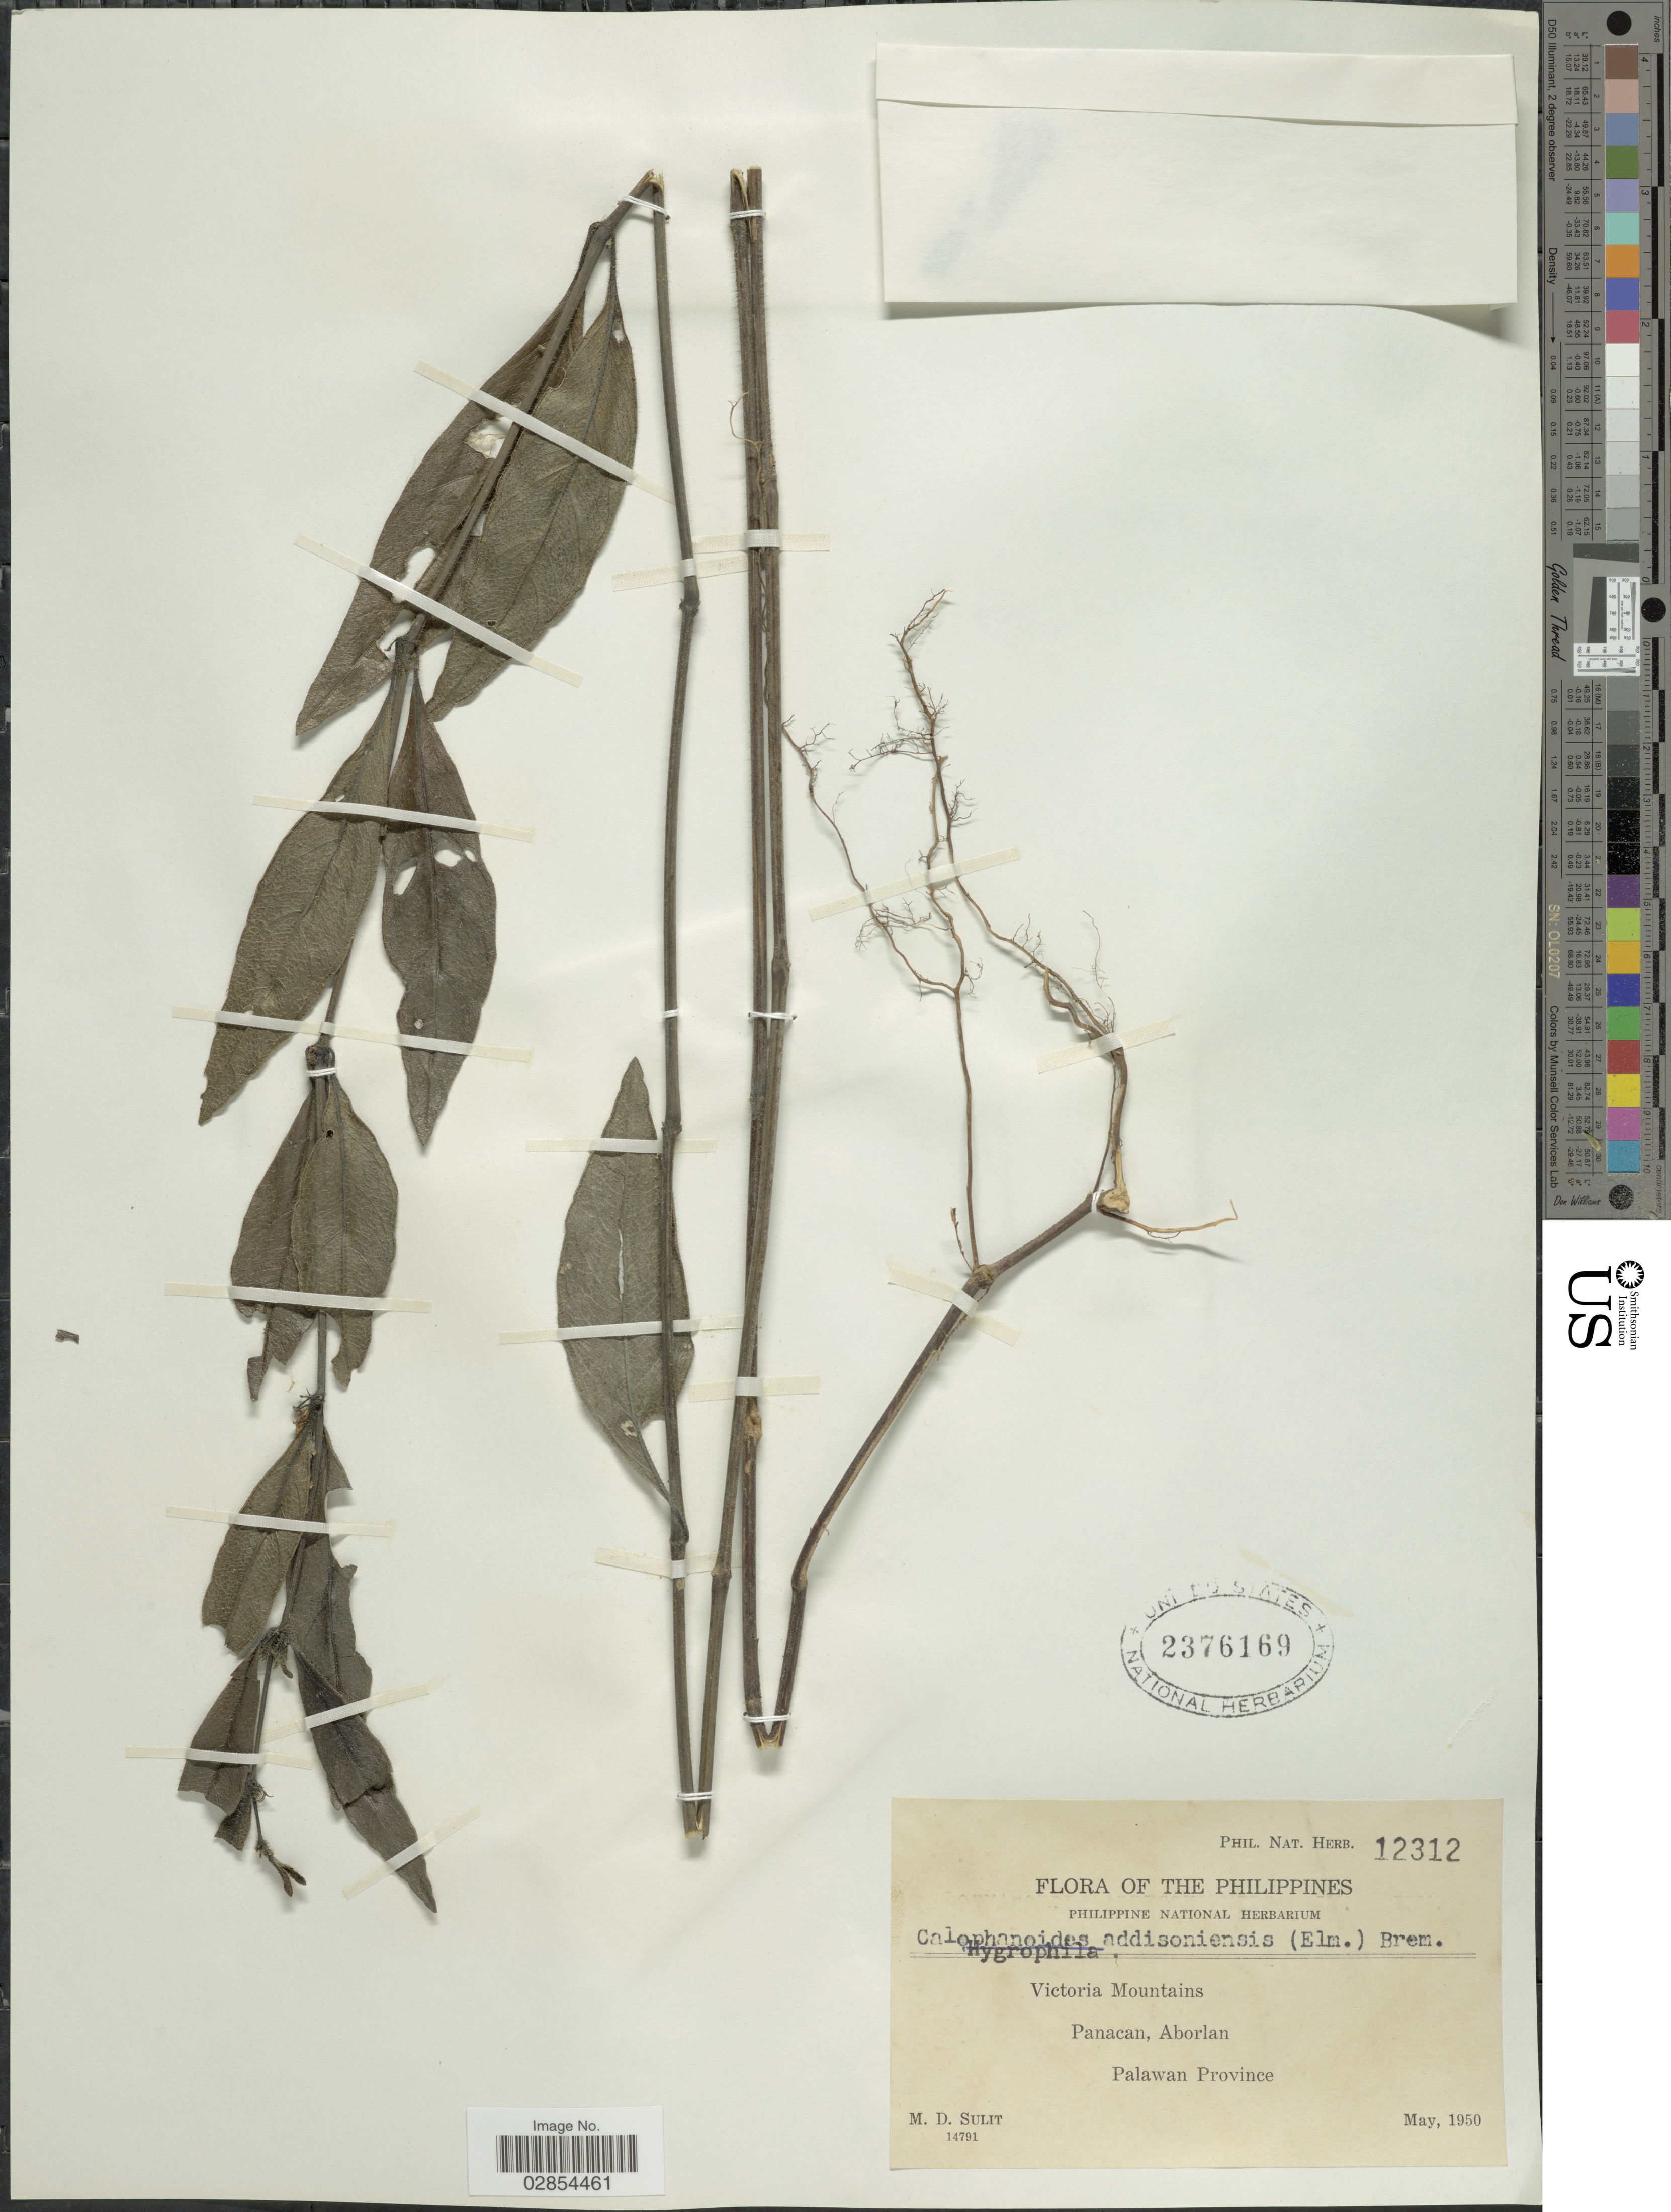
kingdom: Plantae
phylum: Tracheophyta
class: Magnoliopsida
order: Lamiales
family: Acanthaceae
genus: Justicia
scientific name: Justicia addisoniensis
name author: (Elmer) C.M. Gao & Y.F. Deng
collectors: M. Sulit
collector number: Phil. Nat. Herb. 12312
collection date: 1950-05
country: Philippines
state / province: Mimaropa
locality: Victoria Mountains. Panacan, Aborlan. Palawan Province.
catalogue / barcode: US 2376169